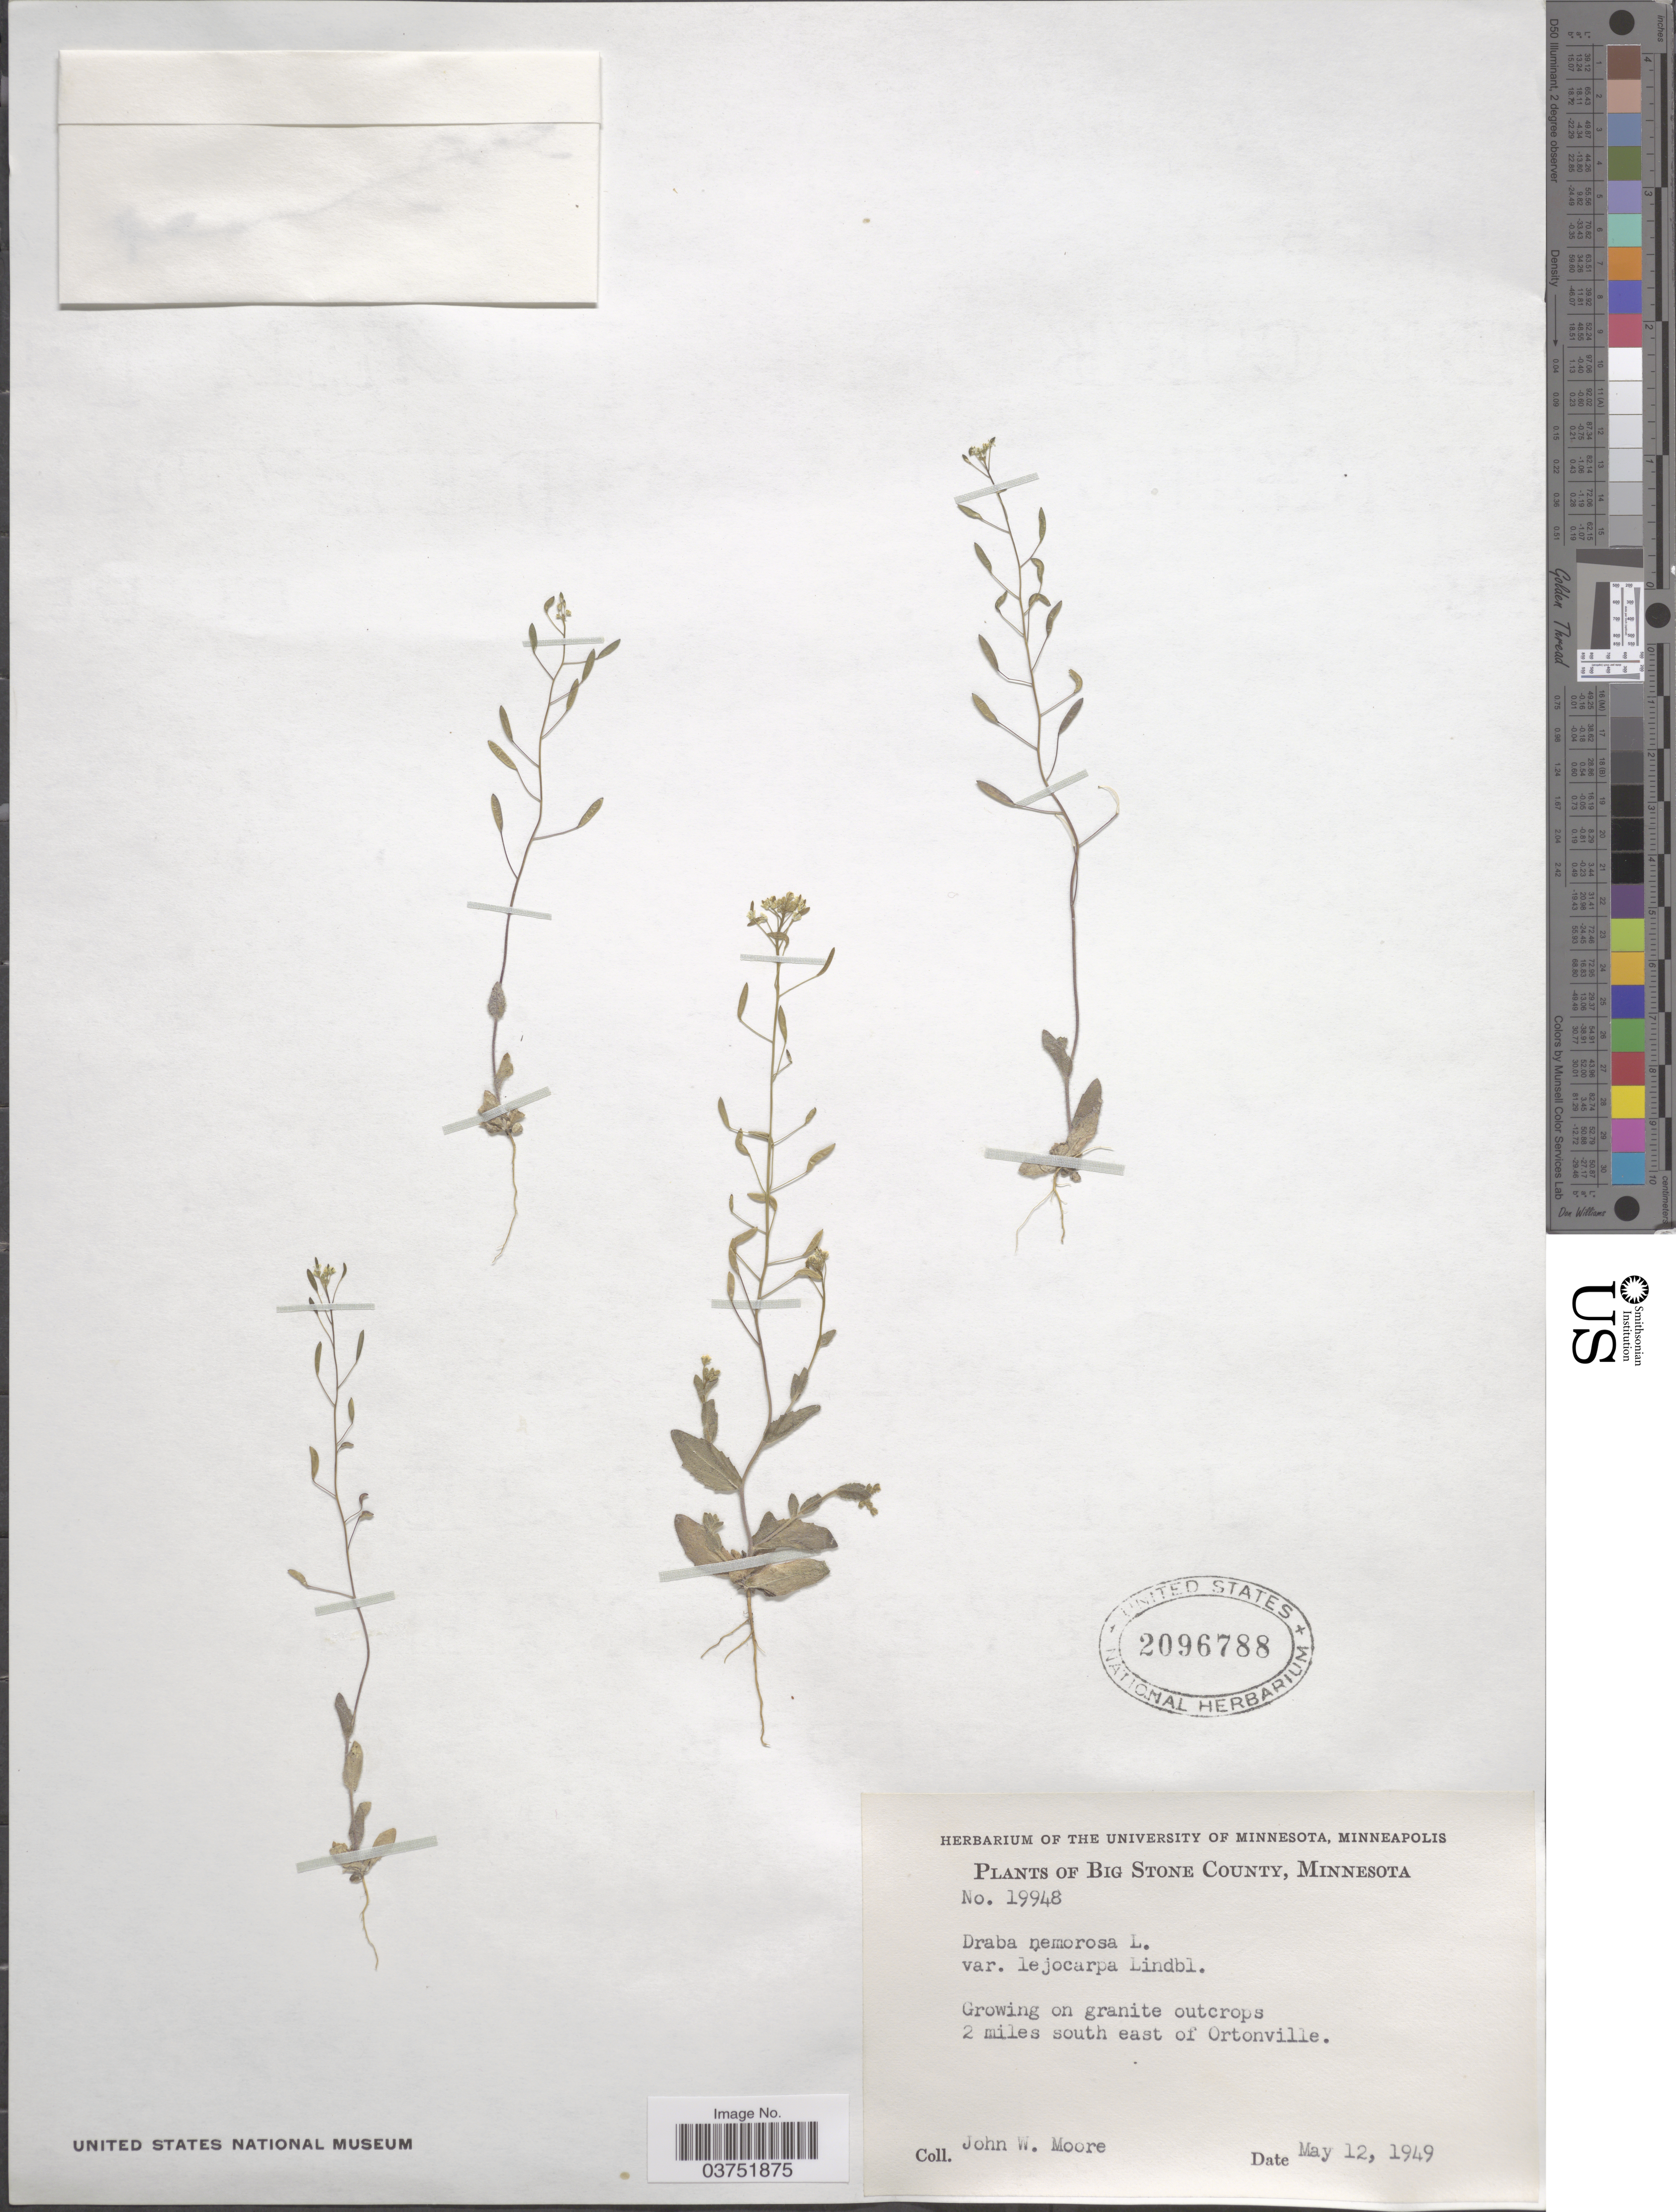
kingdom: Plantae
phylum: Tracheophyta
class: Magnoliopsida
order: Brassicales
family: Brassicaceae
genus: Draba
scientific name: Draba nemorosa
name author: L.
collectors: J. Moore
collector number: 19948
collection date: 1949-05-12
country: United States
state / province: Minnesota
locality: Big Stone County. 2 miles east of Ortonville.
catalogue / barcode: US 2096788